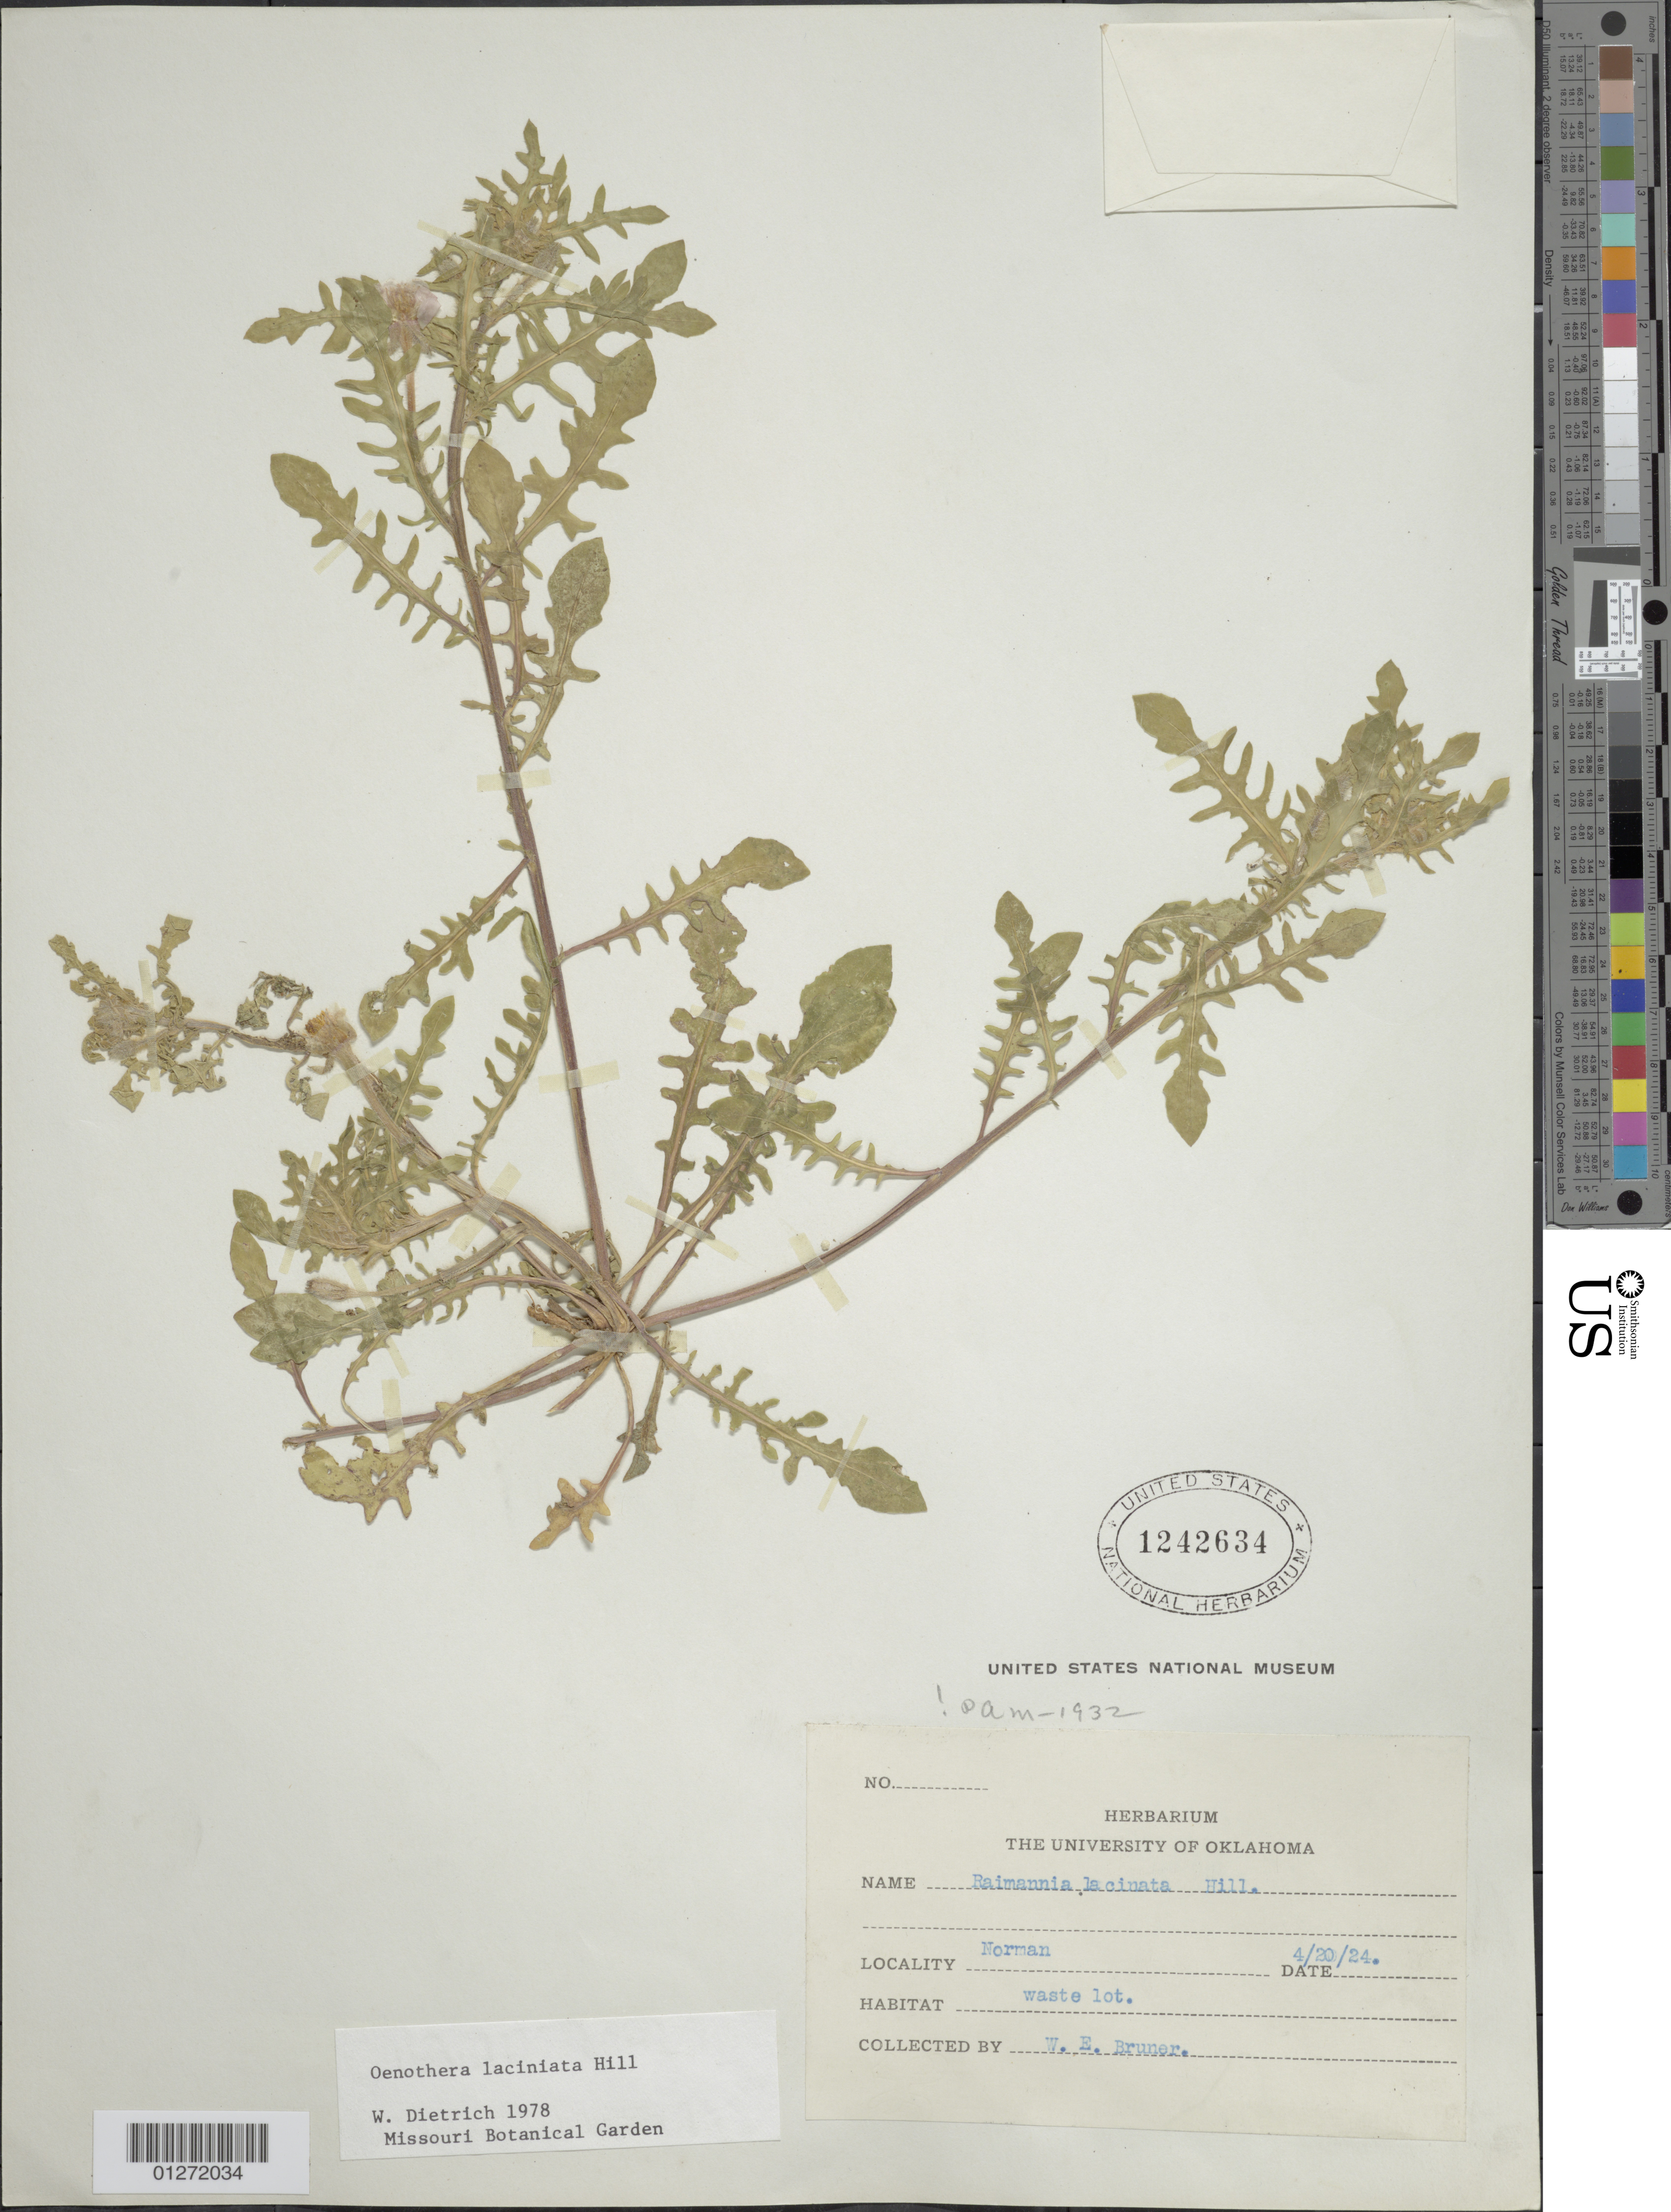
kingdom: Plantae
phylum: Tracheophyta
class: Magnoliopsida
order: Myrtales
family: Onagraceae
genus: Oenothera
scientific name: Oenothera laciniata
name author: Hill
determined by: Dietrich, W.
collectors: W. Bruner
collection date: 1924-04-20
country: United States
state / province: Oklahoma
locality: Norman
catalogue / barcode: US 1242634